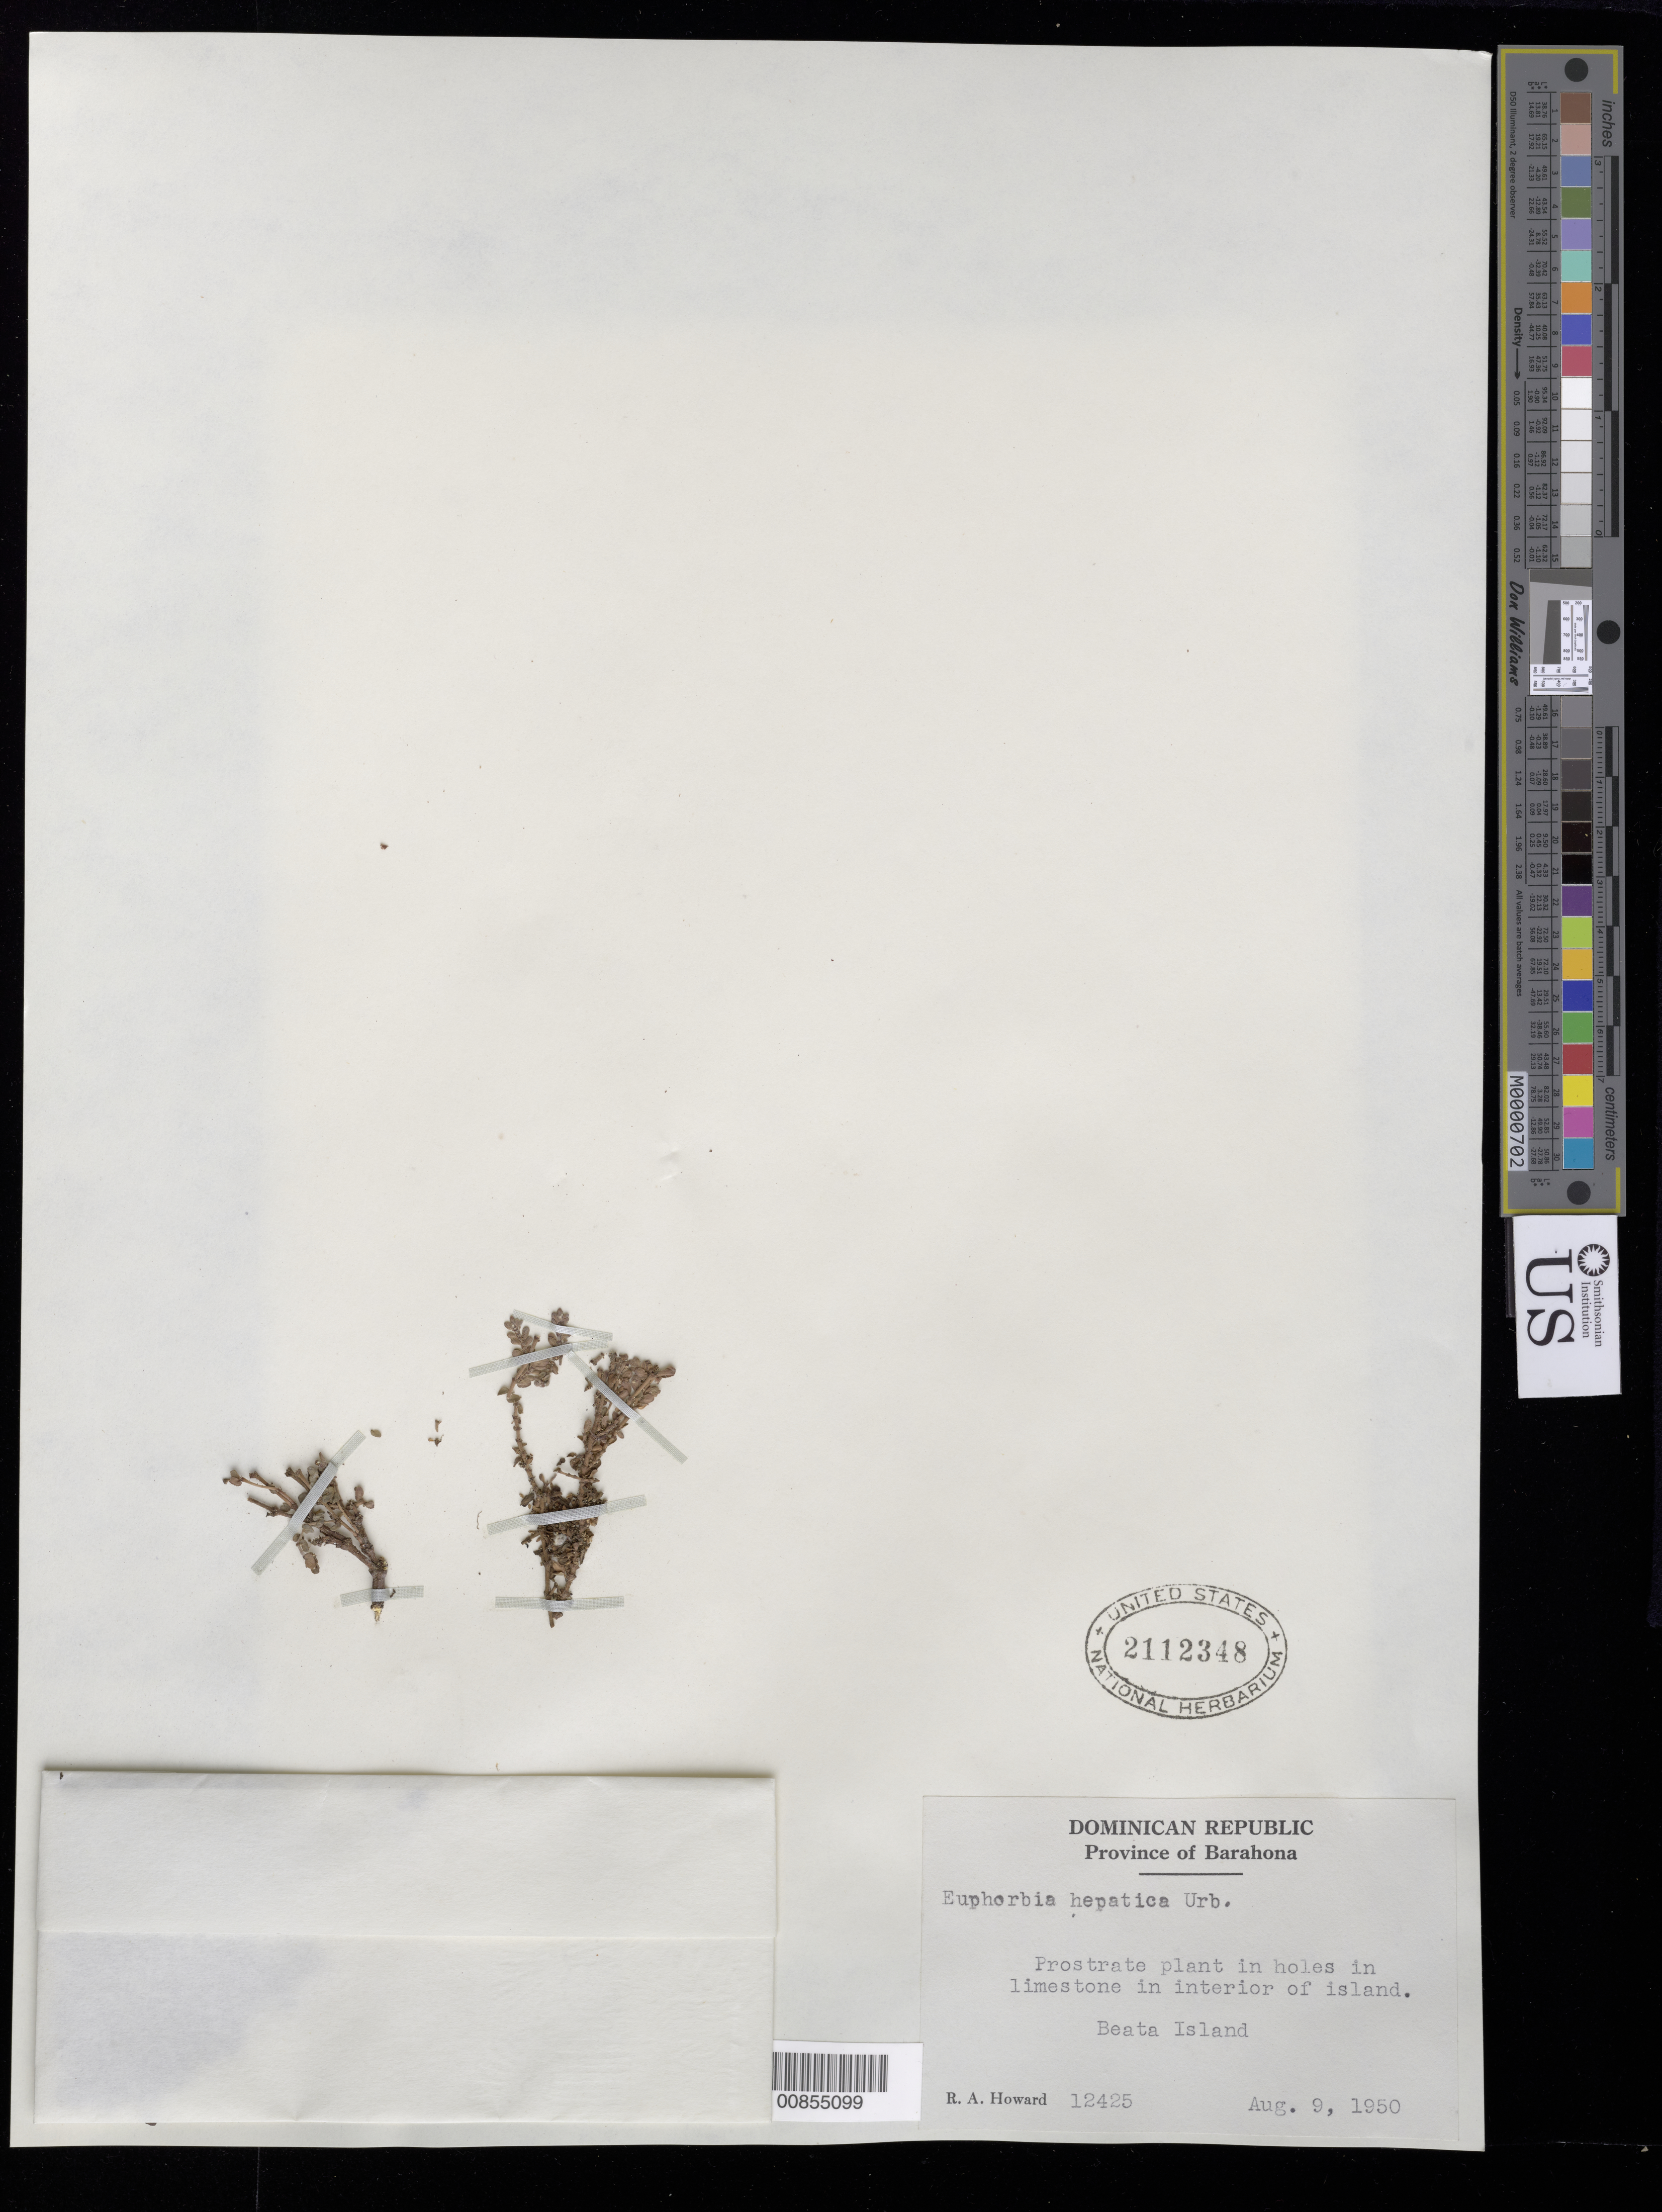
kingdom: Plantae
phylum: Tracheophyta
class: Magnoliopsida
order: Malpighiales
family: Euphorbiaceae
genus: Euphorbia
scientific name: Euphorbia hepatica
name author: Urb. & Ekman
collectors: R. A. Howard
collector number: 12425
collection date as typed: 09 Aug 1950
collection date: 1950-08-09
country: Dominican Republic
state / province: Barahona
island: Isla Beata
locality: In interior of the Island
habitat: In holes in limestone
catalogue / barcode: US 2112348